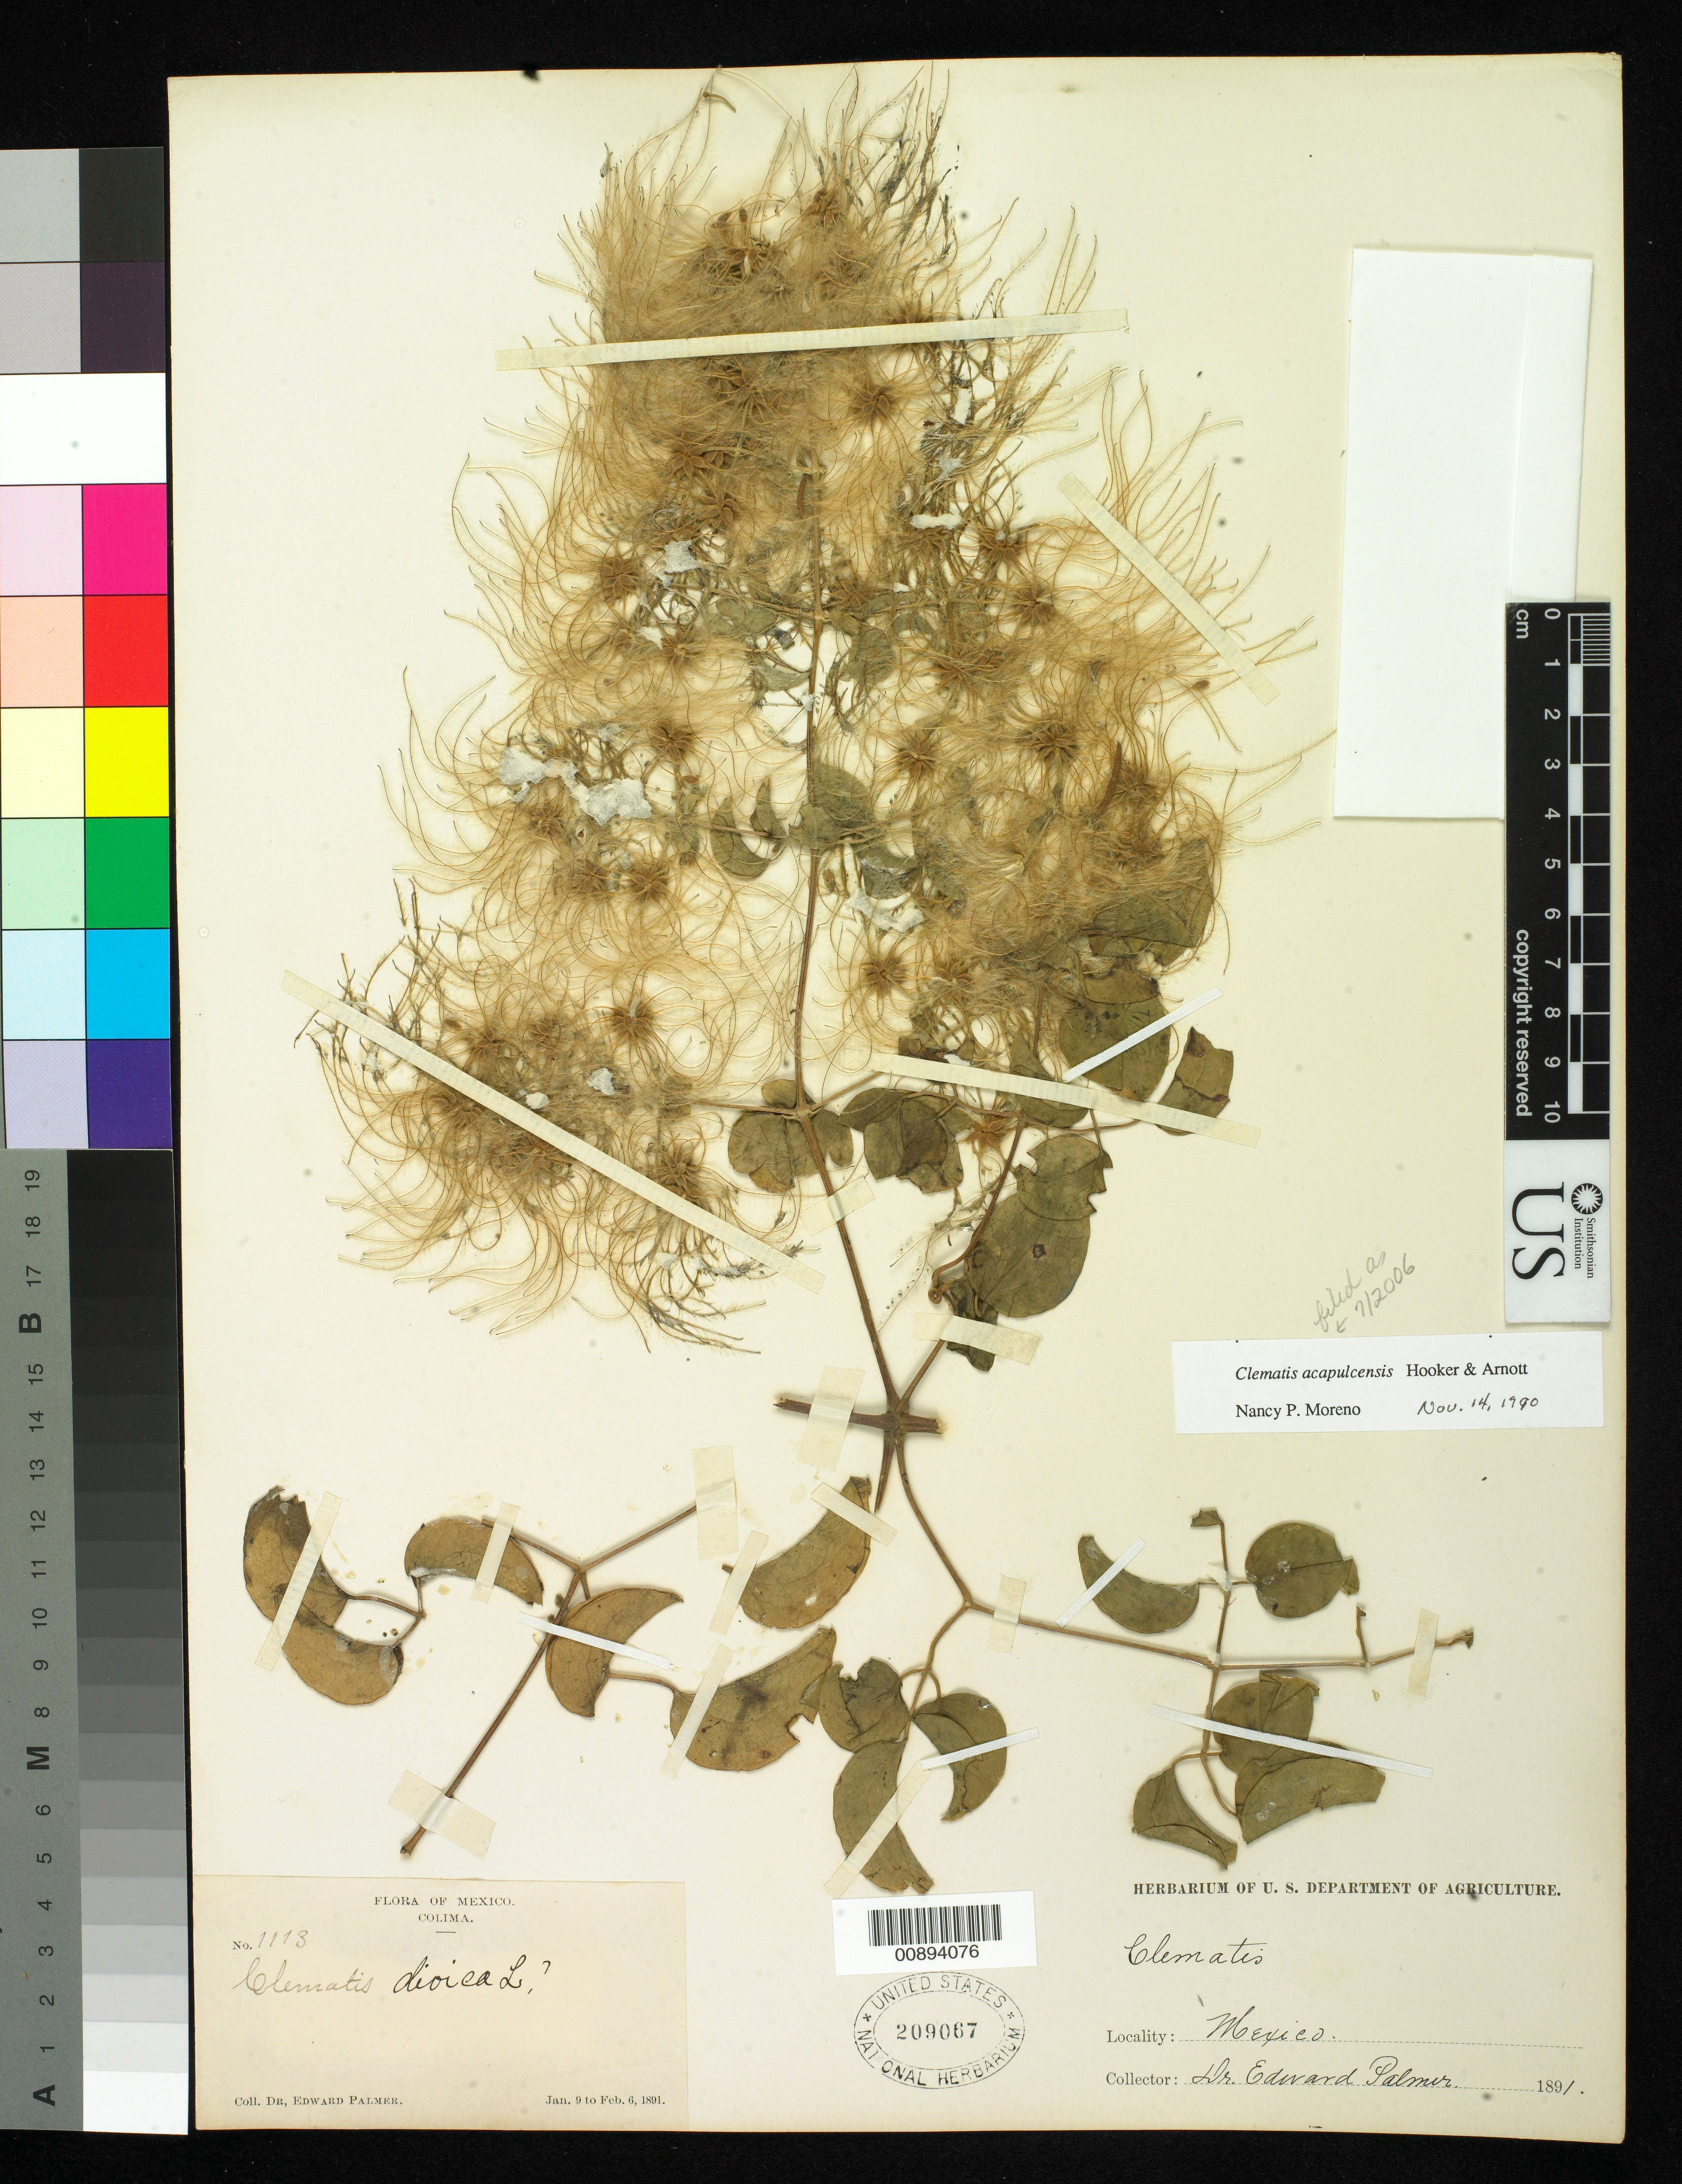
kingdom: Plantae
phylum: Tracheophyta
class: Magnoliopsida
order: Ranunculales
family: Ranunculaceae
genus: Clematis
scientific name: Clematis acapulcensis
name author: Hook. & Arn.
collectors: E. Palmer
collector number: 1113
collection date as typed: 09 Jan 1891 to 06 Feb 1891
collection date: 1891-01-09/1891-02-06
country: Mexico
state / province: Colima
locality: Colima.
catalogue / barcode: US 209067